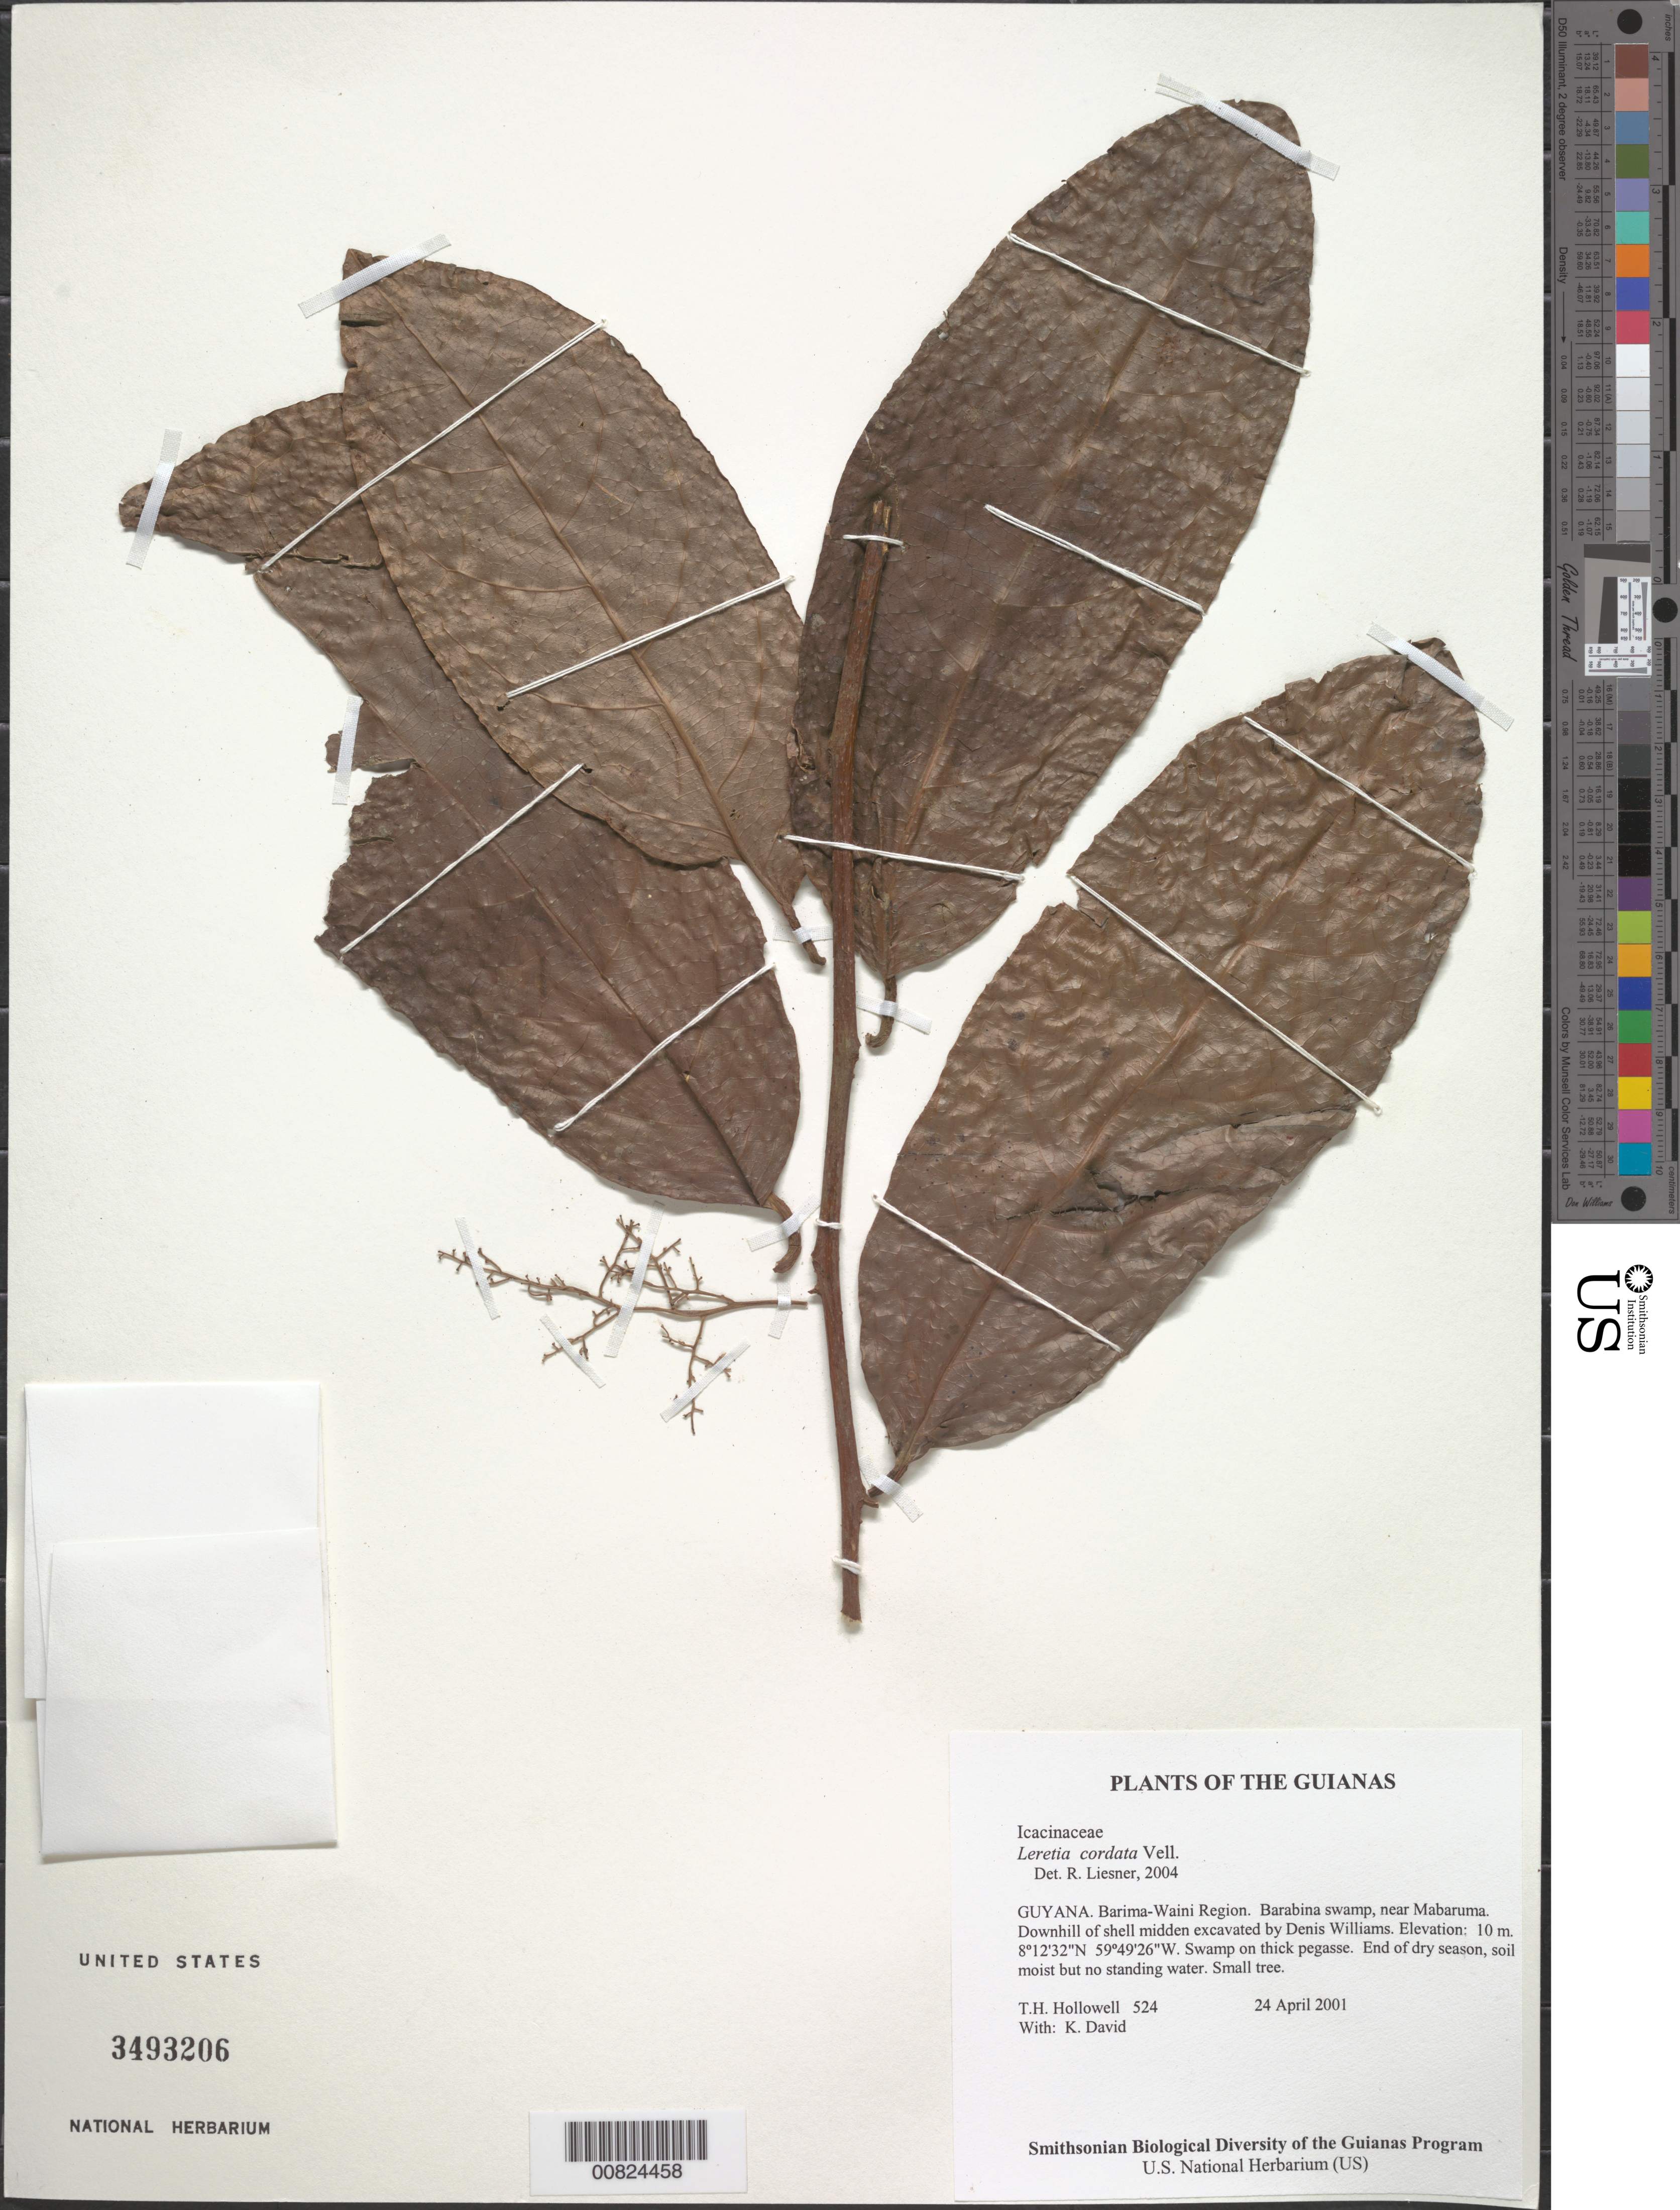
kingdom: Plantae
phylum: Tracheophyta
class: Magnoliopsida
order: Icacinales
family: Icacinaceae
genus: Leretia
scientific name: Leretia cordata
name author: Vell.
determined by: Liesner, R. L.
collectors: T. Hollowell & K. David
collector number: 524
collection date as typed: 24 April 2001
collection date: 2001-04-24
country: Guyana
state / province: Barima-Waini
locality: Barabina swamp, near Mabaruma. Downhill of shell midden excavated by Denis Williams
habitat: Swamp on thick pegasse. End of dry season, soil moist but no standing water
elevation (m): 10